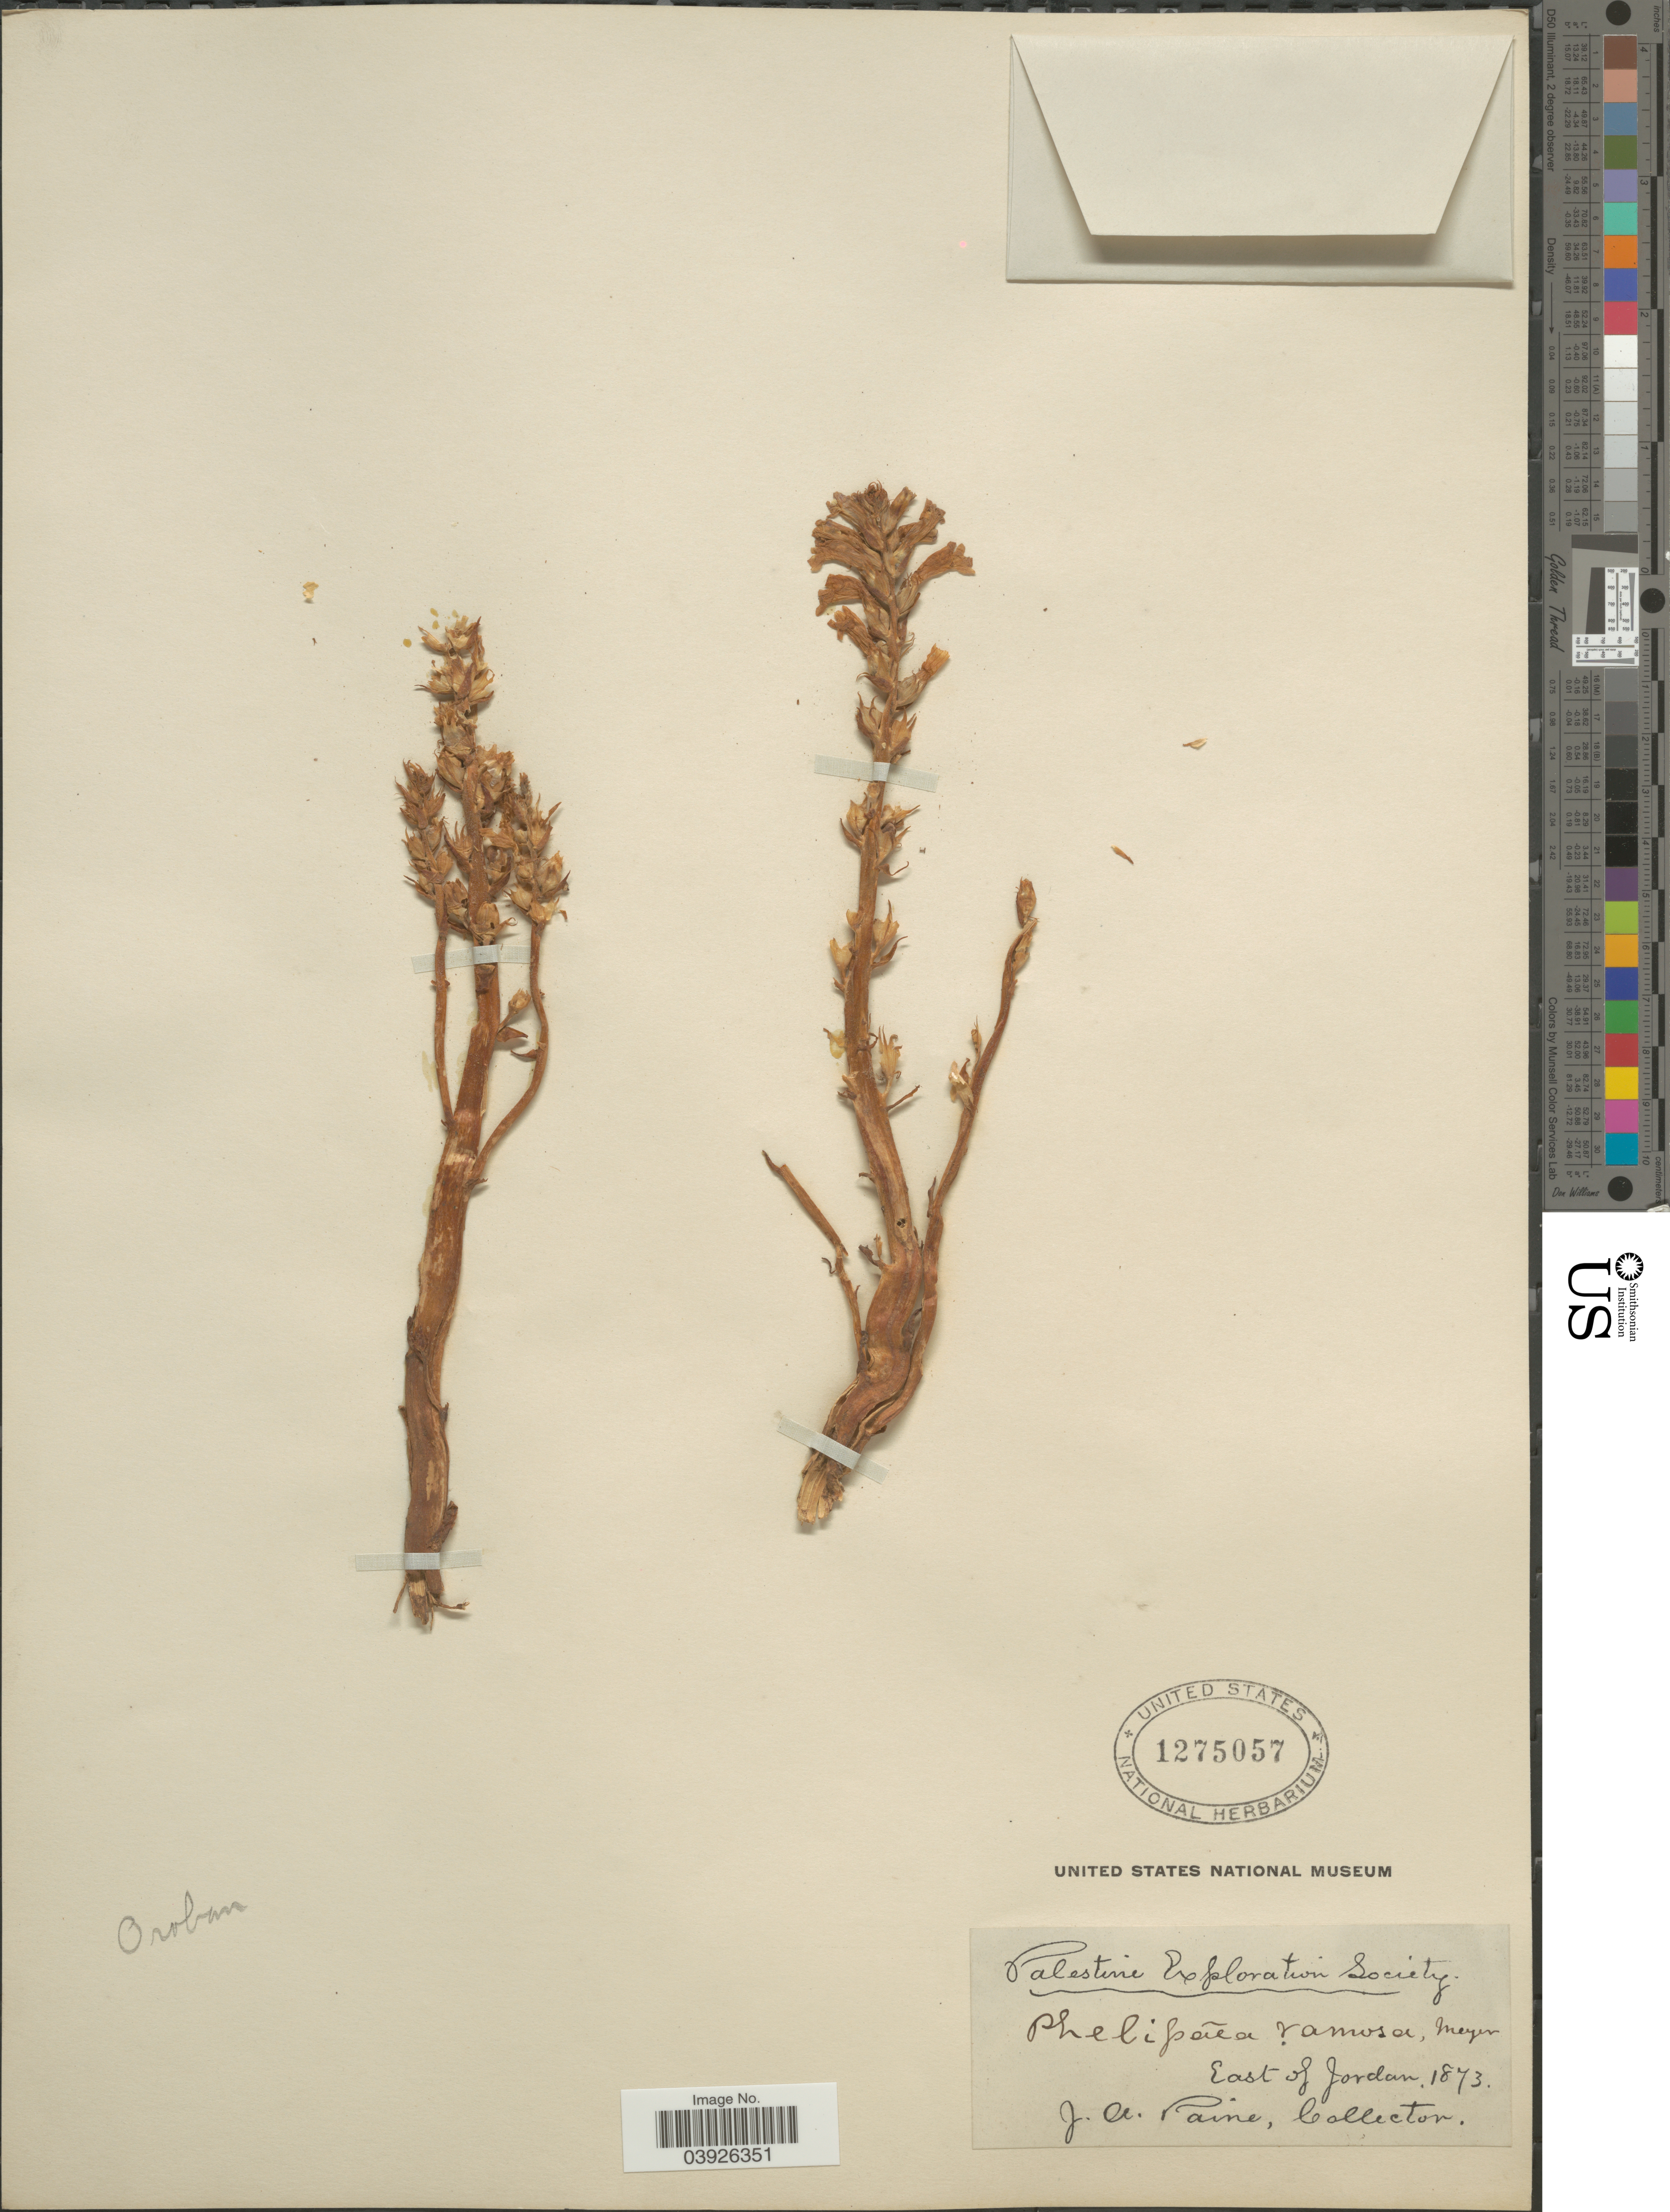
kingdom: Plantae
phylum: Tracheophyta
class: Magnoliopsida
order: Lamiales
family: Orobanchaceae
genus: Phelypaea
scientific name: Phelypaea ramosa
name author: (L.) C.A. Mey.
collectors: J. A. Paine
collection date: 1873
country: Jordan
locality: East of Jordan.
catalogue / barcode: US 1275057